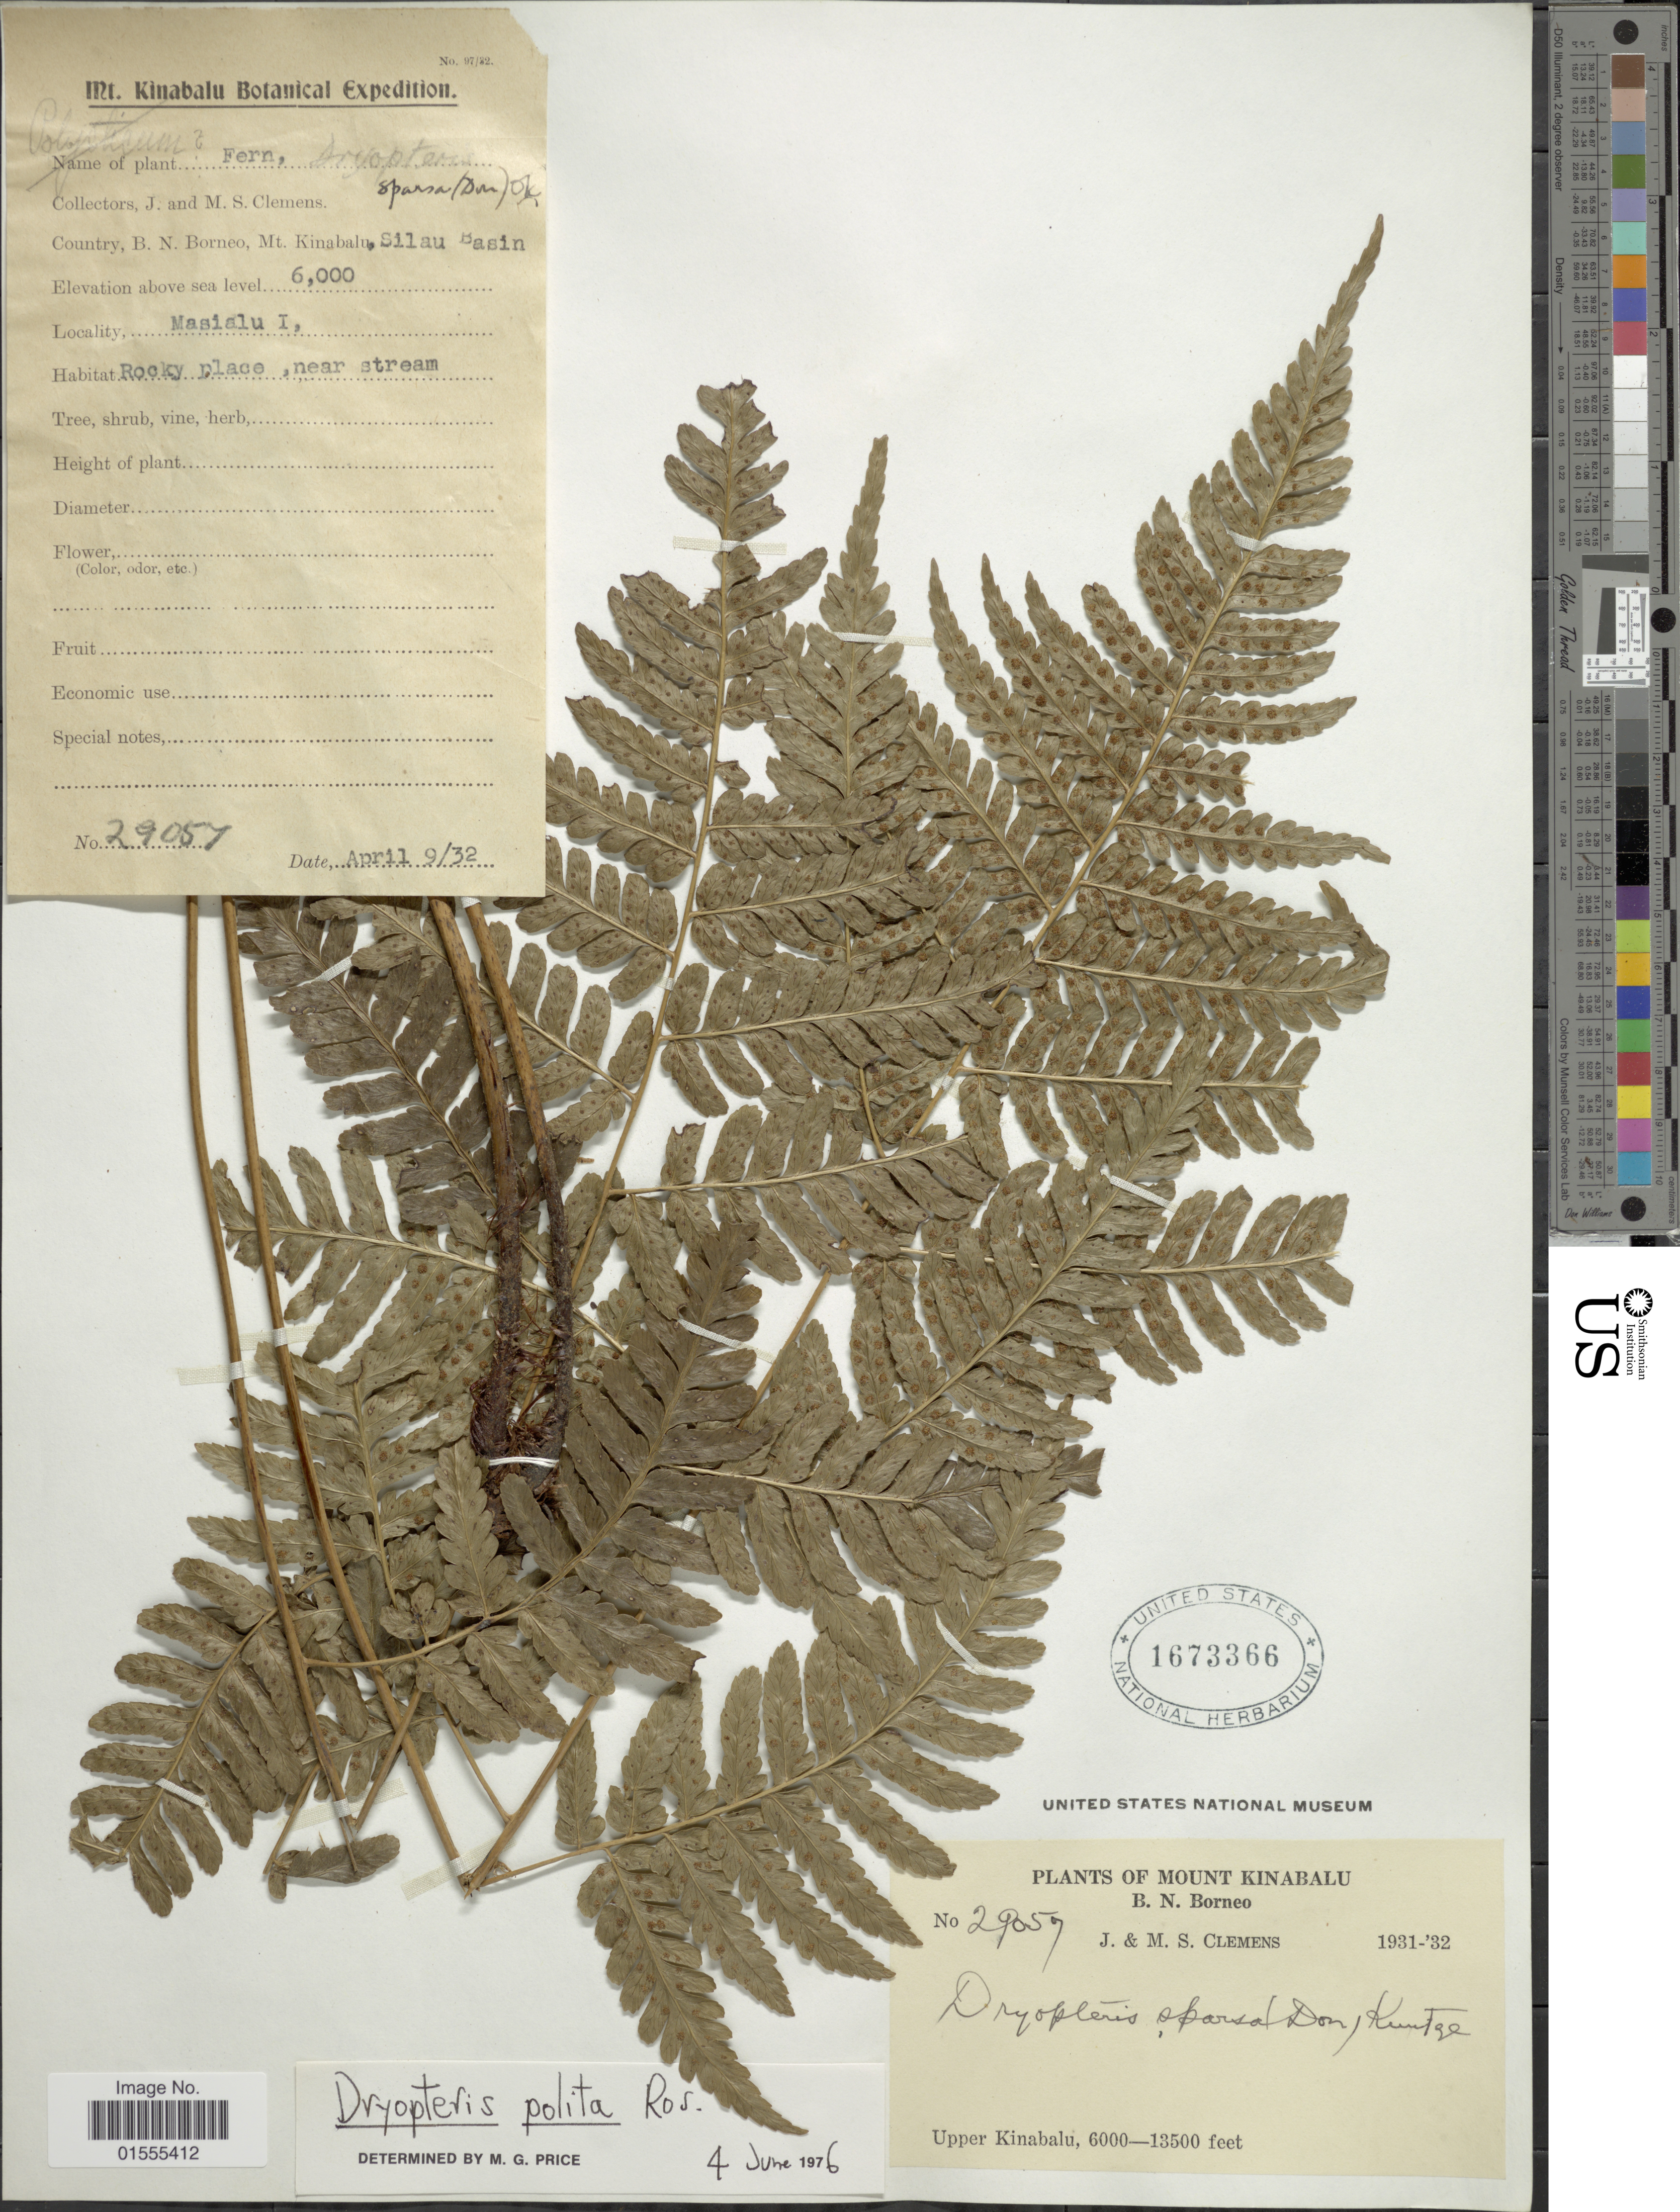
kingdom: Plantae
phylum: Tracheophyta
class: Polypodiopsida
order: Polypodiales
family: Dryopteridaceae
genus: Dryopteris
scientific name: Dryopteris polita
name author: Rosenst.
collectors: J. Clemens & M. S. Clemens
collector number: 29057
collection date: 1932-04-09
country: Malaysia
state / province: Sabah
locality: Mount KInabalu, B.N. Borneo, Upper Kinabalu, Masialu I, Silau Basin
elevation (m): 1829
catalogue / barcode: US 1673366